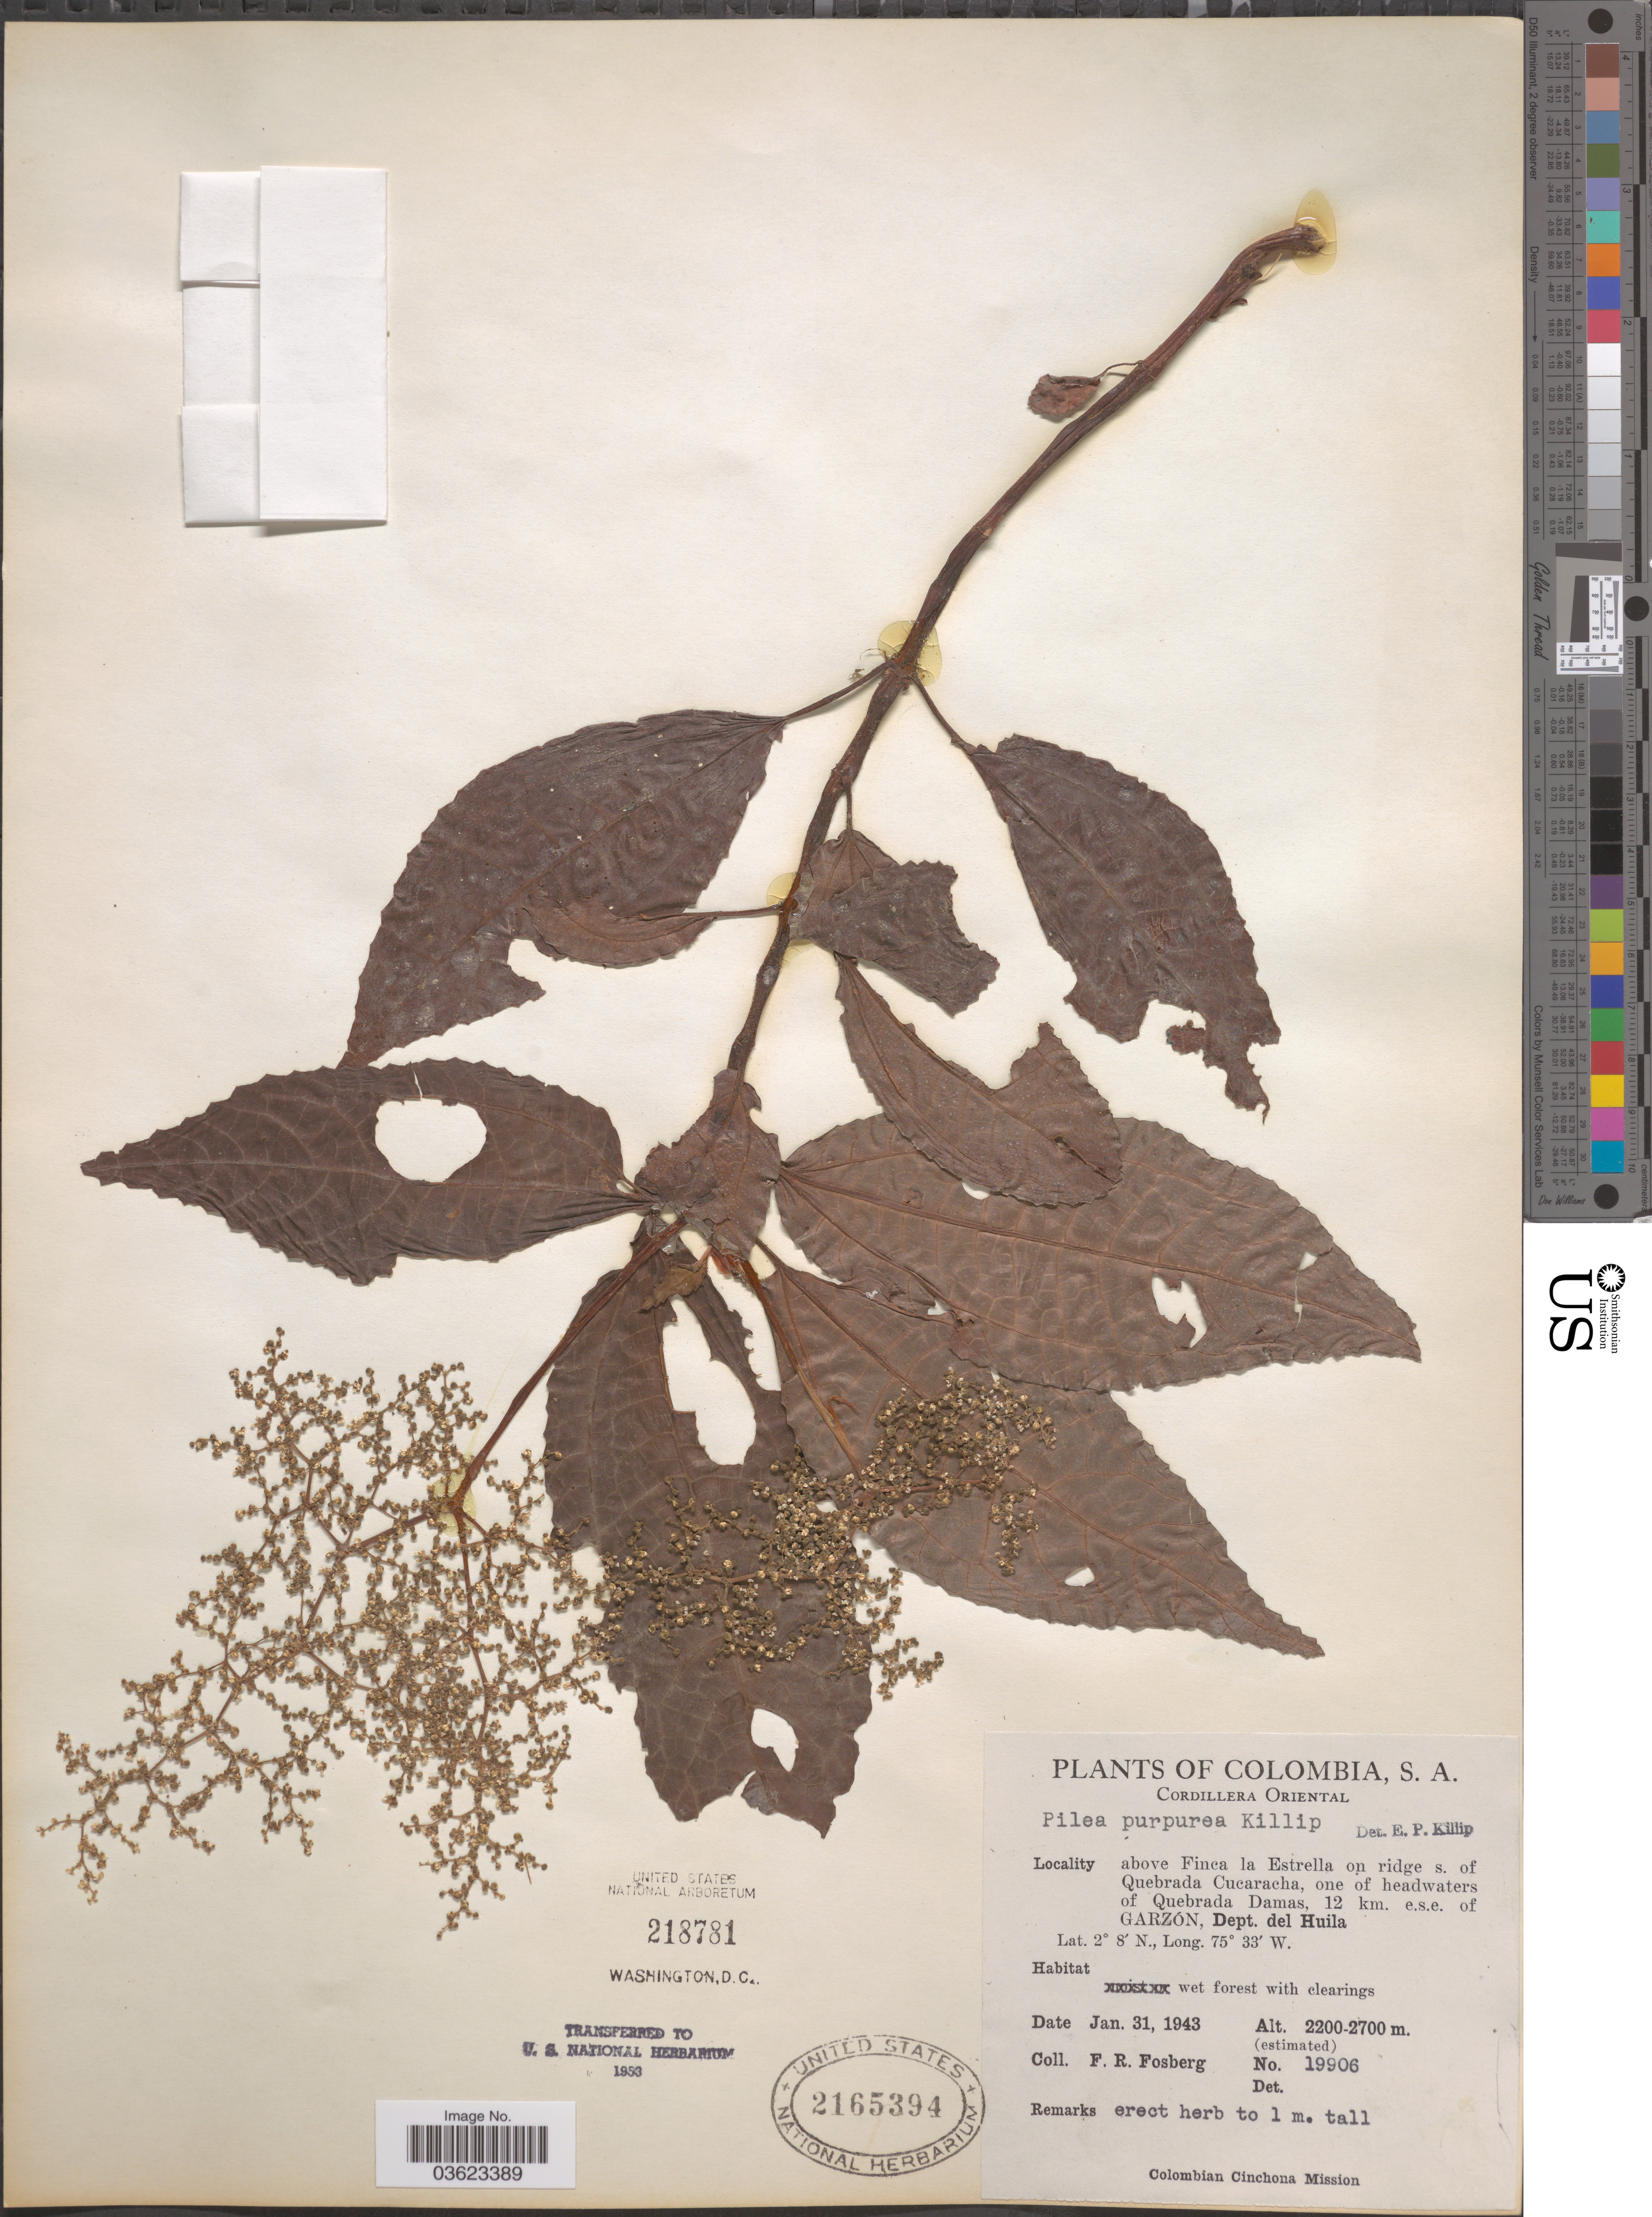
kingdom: Plantae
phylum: Tracheophyta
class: Magnoliopsida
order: Rosales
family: Urticaceae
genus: Pilea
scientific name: Pilea purpurea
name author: Killip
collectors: F. R. Fosberg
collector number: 19906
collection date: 1943-01-31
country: Colombia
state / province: Huila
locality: Cordillera Oriental. Above Finca la Estrella on ridge s. of Quebrada Cucaracha, one of headwaters of Quebrada Damas, 12 km. e.s.e. of Garzón, Dept. del Huila.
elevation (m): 2200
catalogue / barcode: US 2165394